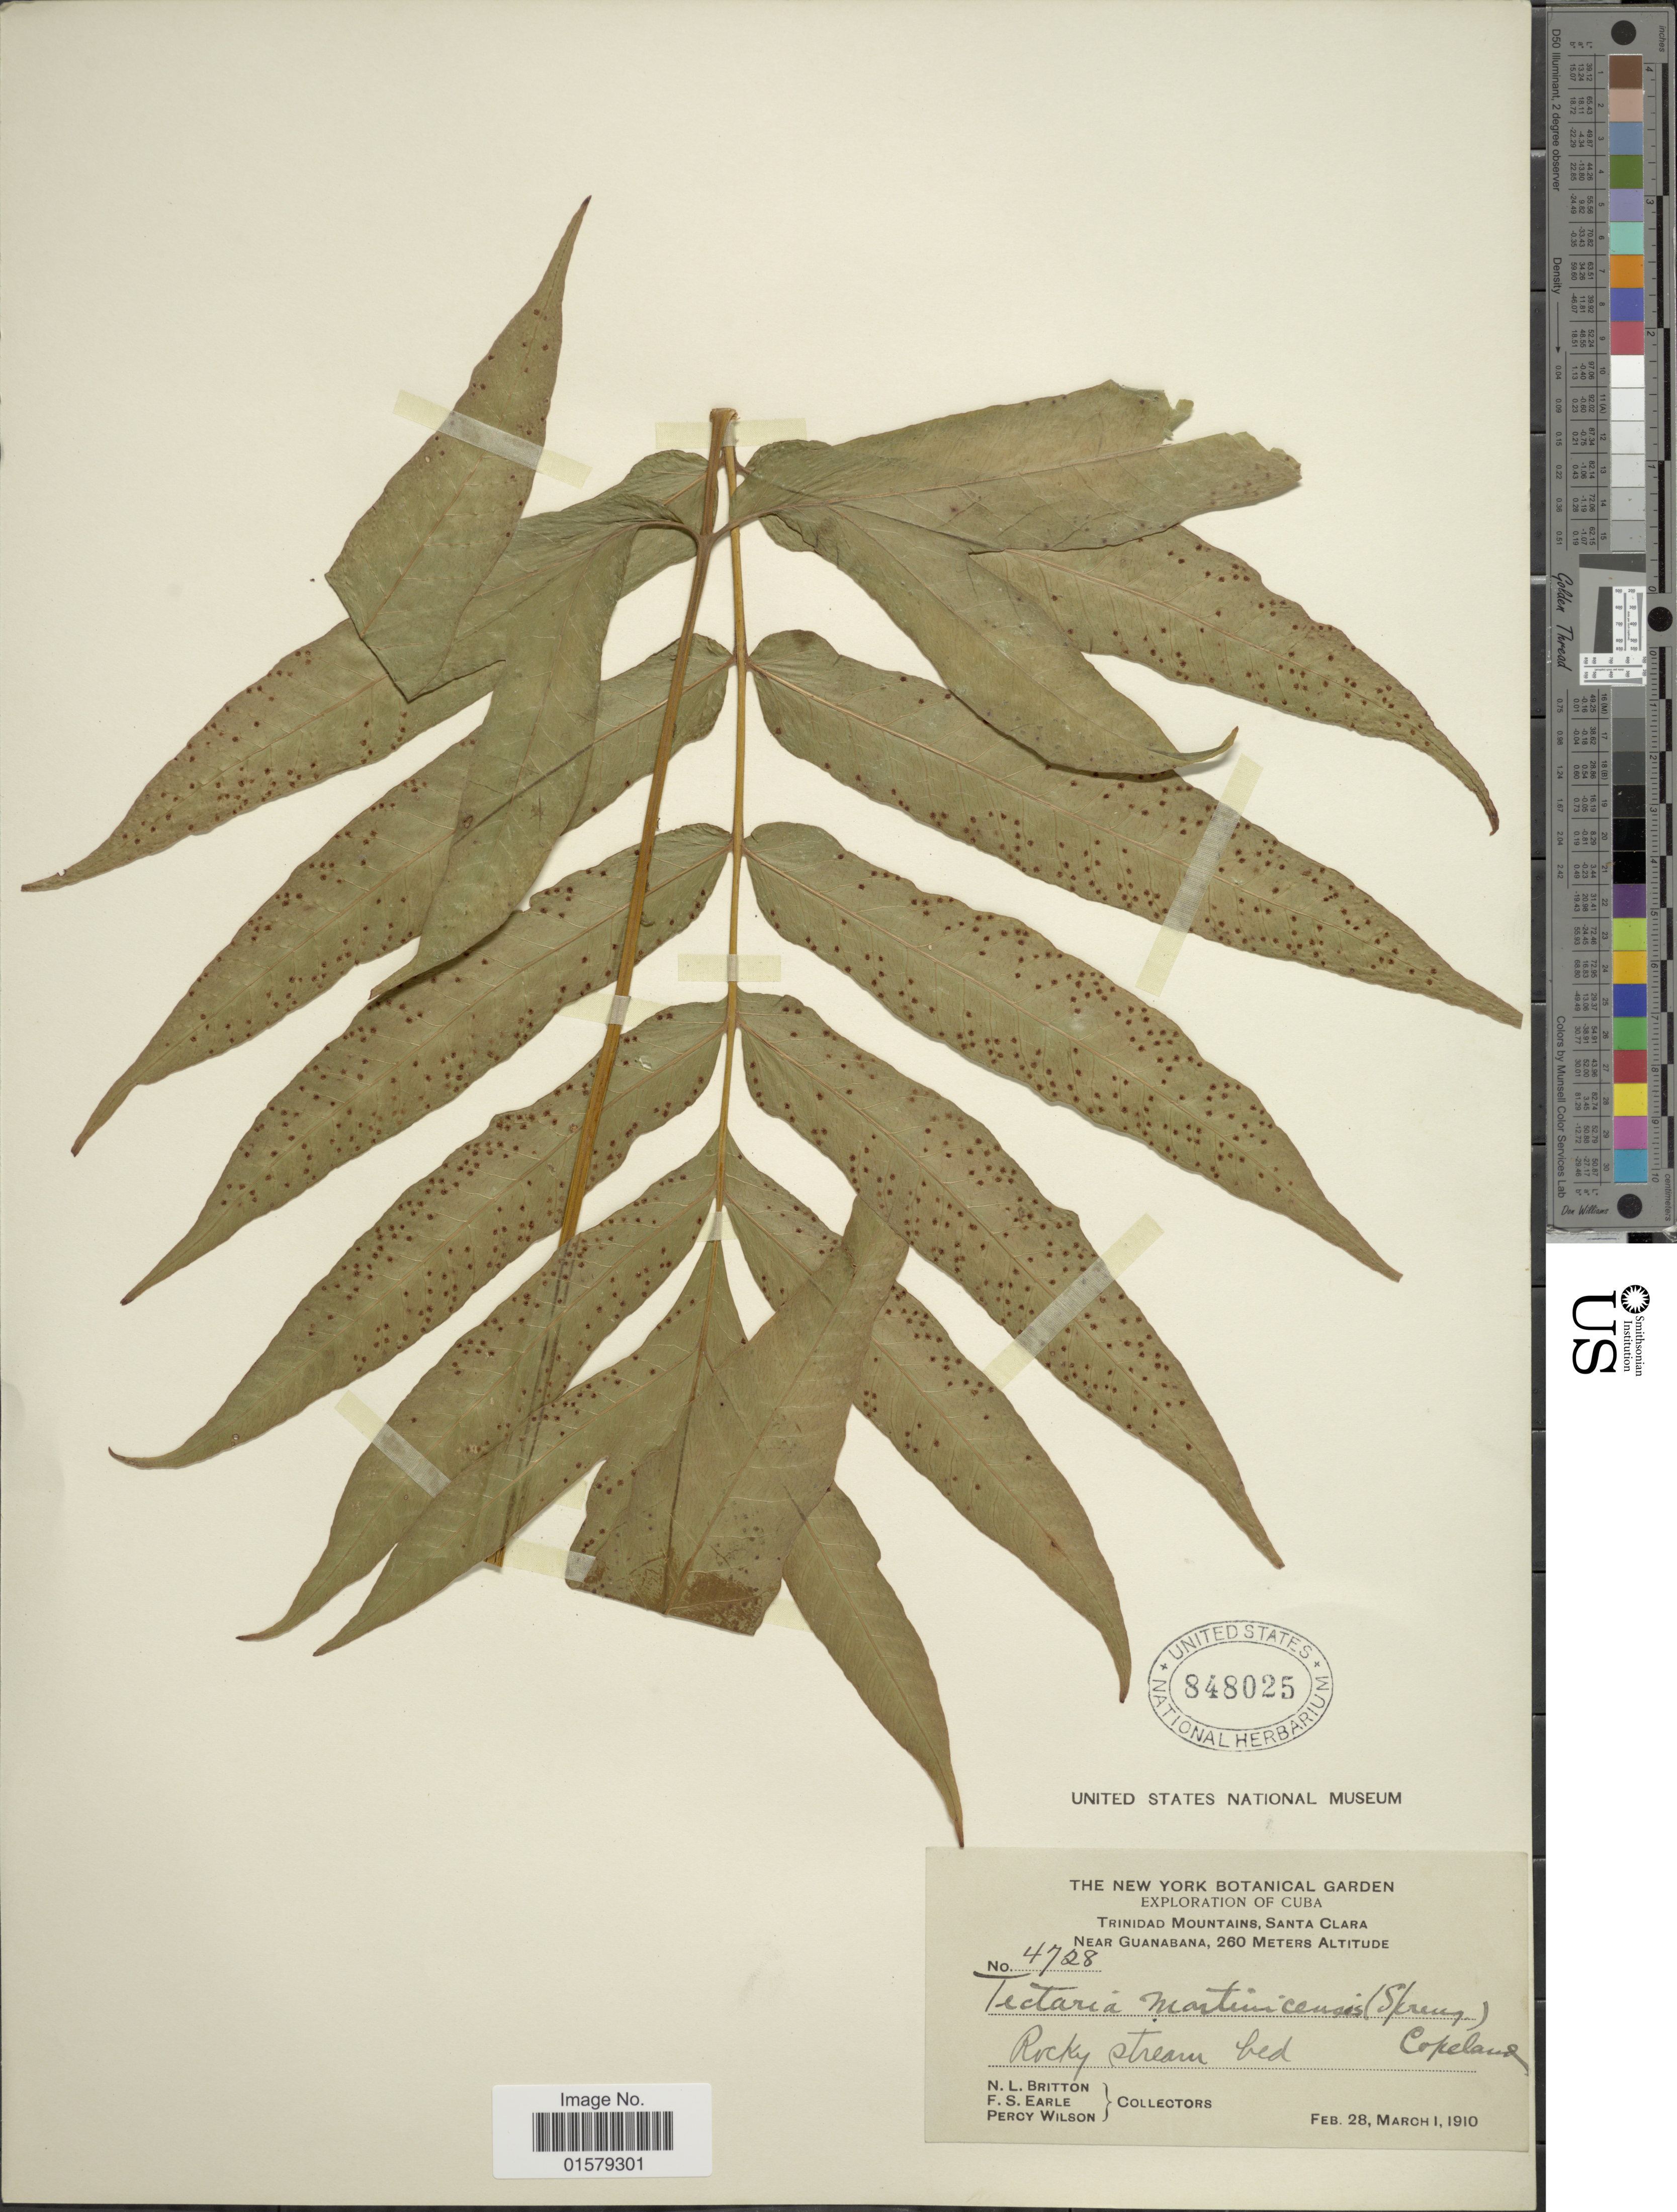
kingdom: Plantae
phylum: Tracheophyta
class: Polypodiopsida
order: Polypodiales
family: Tectariaceae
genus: Tectaria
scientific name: Tectaria incisa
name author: Cav.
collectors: N. Britton, F. S. Earle & P. Wilson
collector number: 4728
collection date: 1910-02-28/1910-03-01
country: Cuba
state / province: Las Villas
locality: Trinidad Mountains, Santa Clara, near Guanabana, rocky stream bed.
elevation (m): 260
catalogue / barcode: US 848025